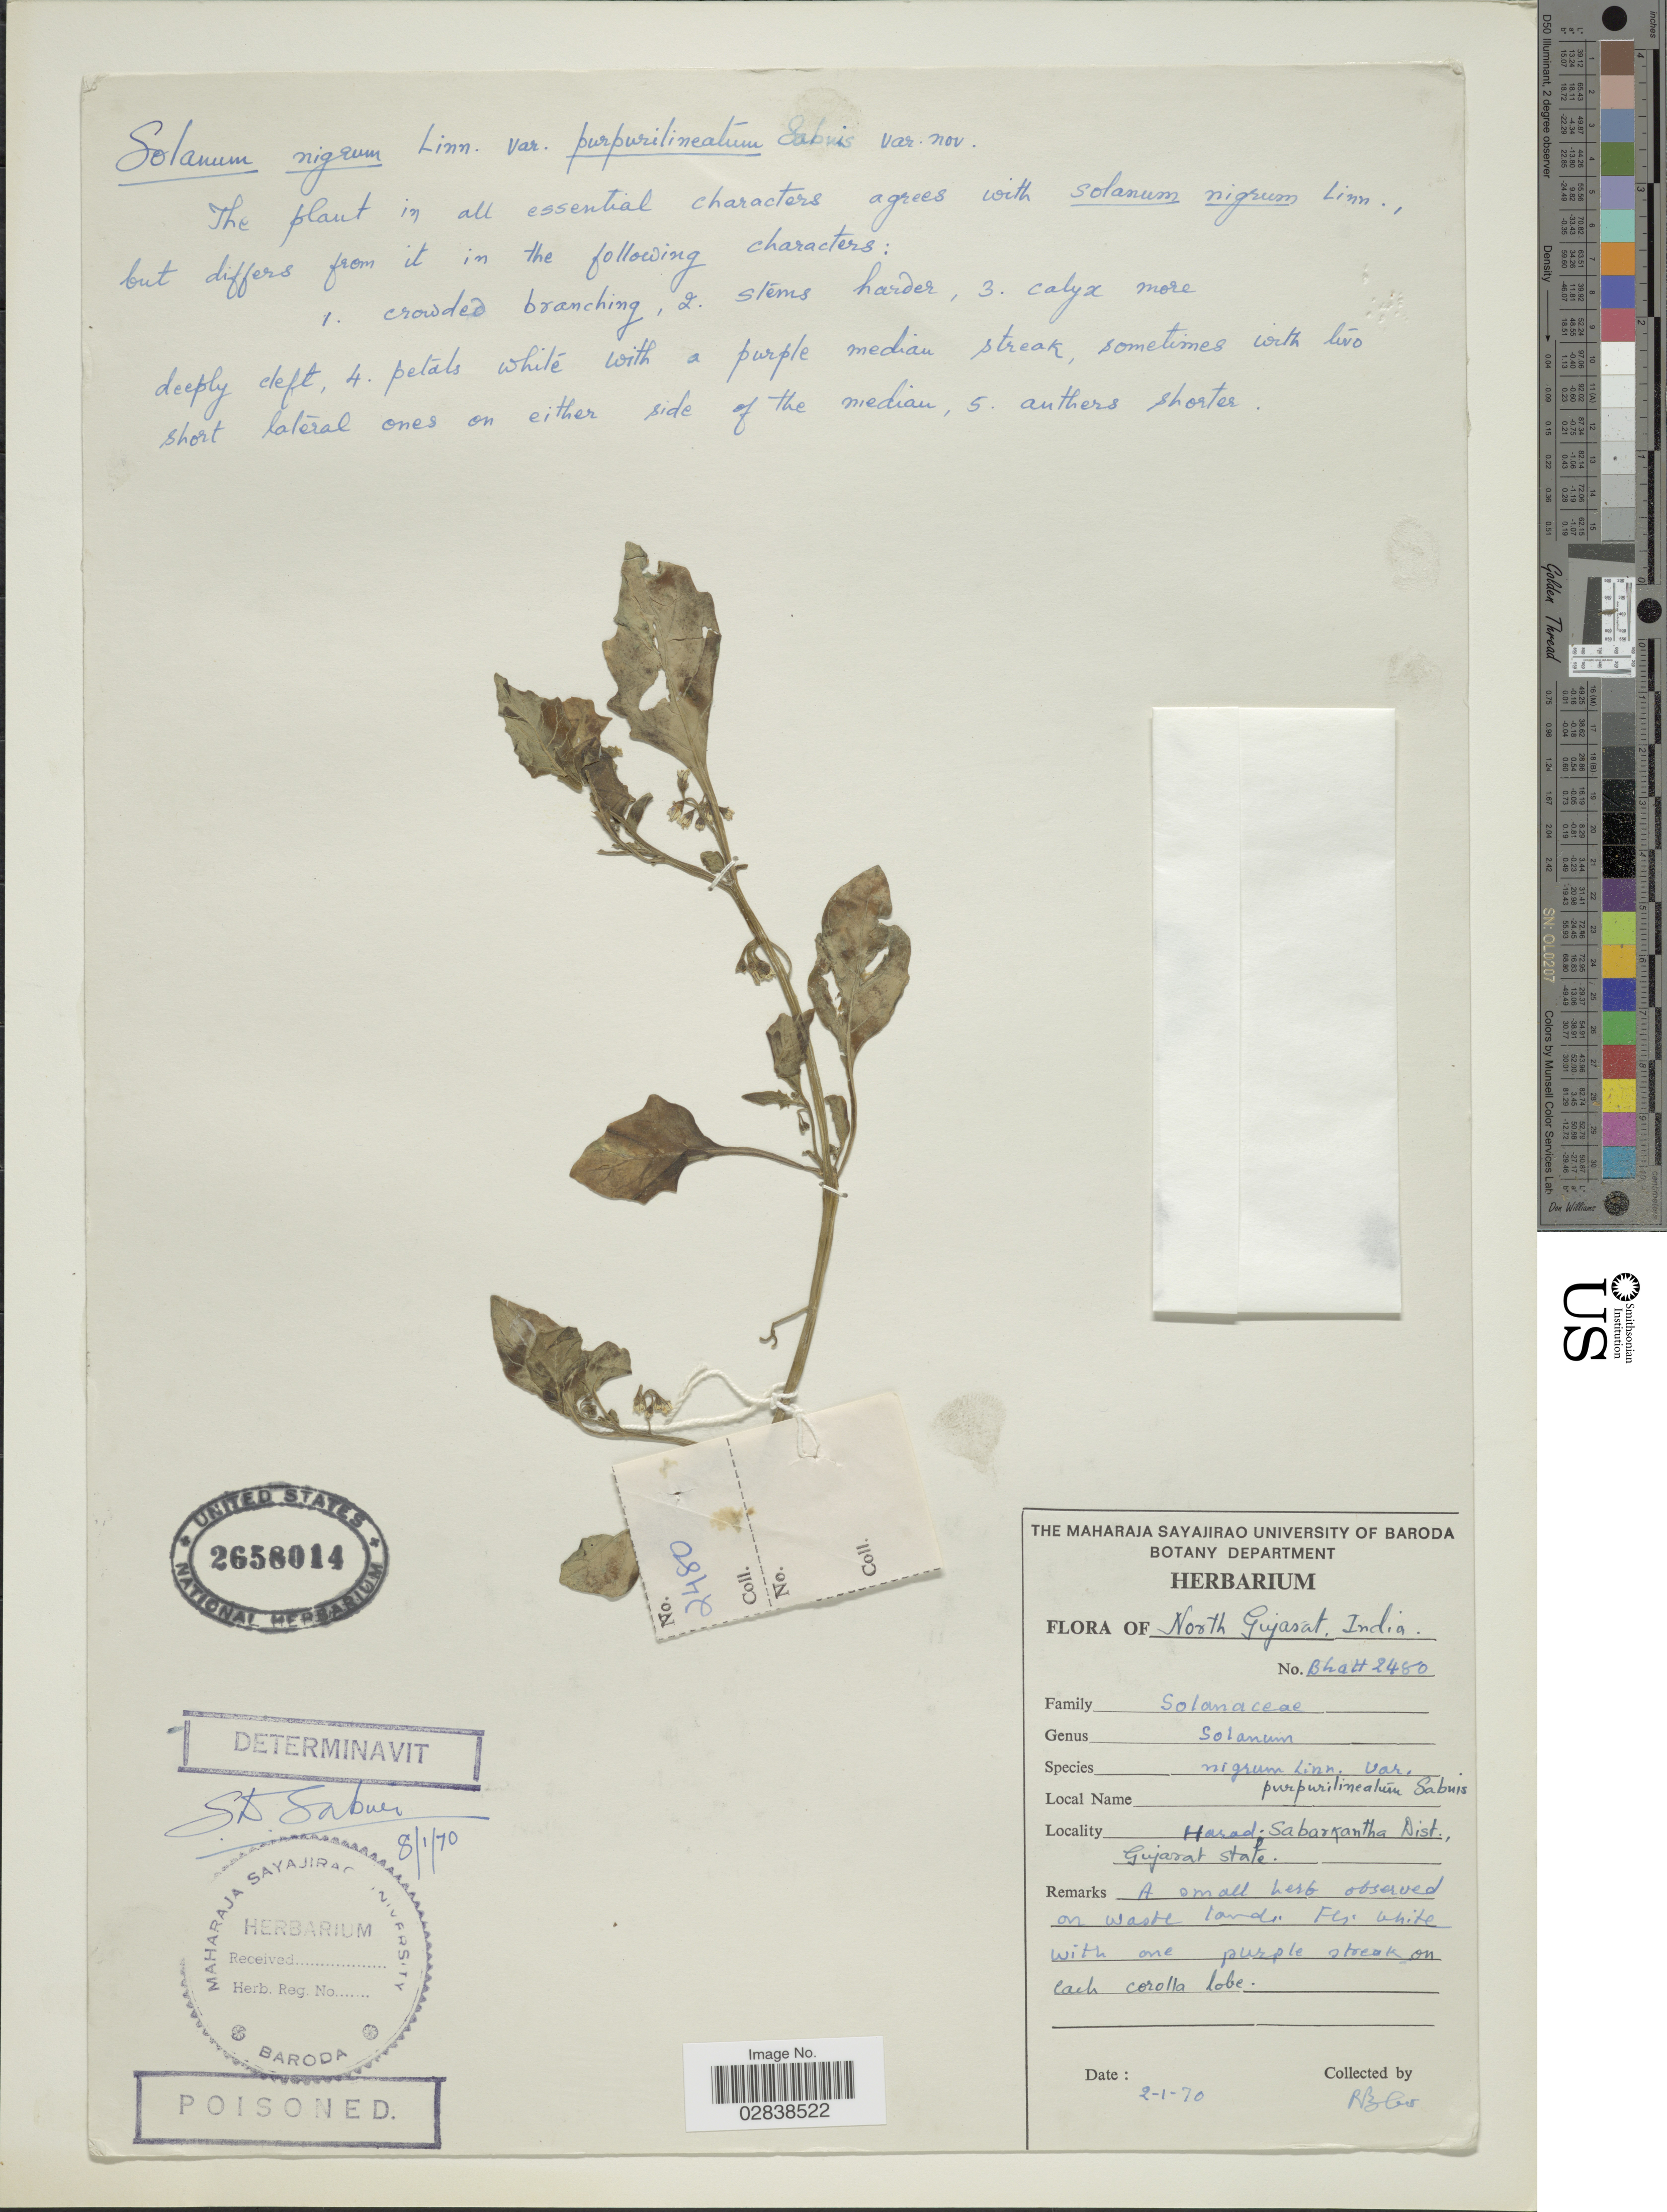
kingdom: Plantae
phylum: Tracheophyta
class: Magnoliopsida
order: Solanales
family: Solanaceae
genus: Solanum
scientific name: Solanum nigrum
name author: L.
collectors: R. Bhatt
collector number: Bhatt 2480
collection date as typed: Transcribed d/m/y: 2/1/70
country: India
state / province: Gujarat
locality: North Gujarat, India, Harad Sabarkantha Dist., Gujarat State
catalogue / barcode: US 2658014